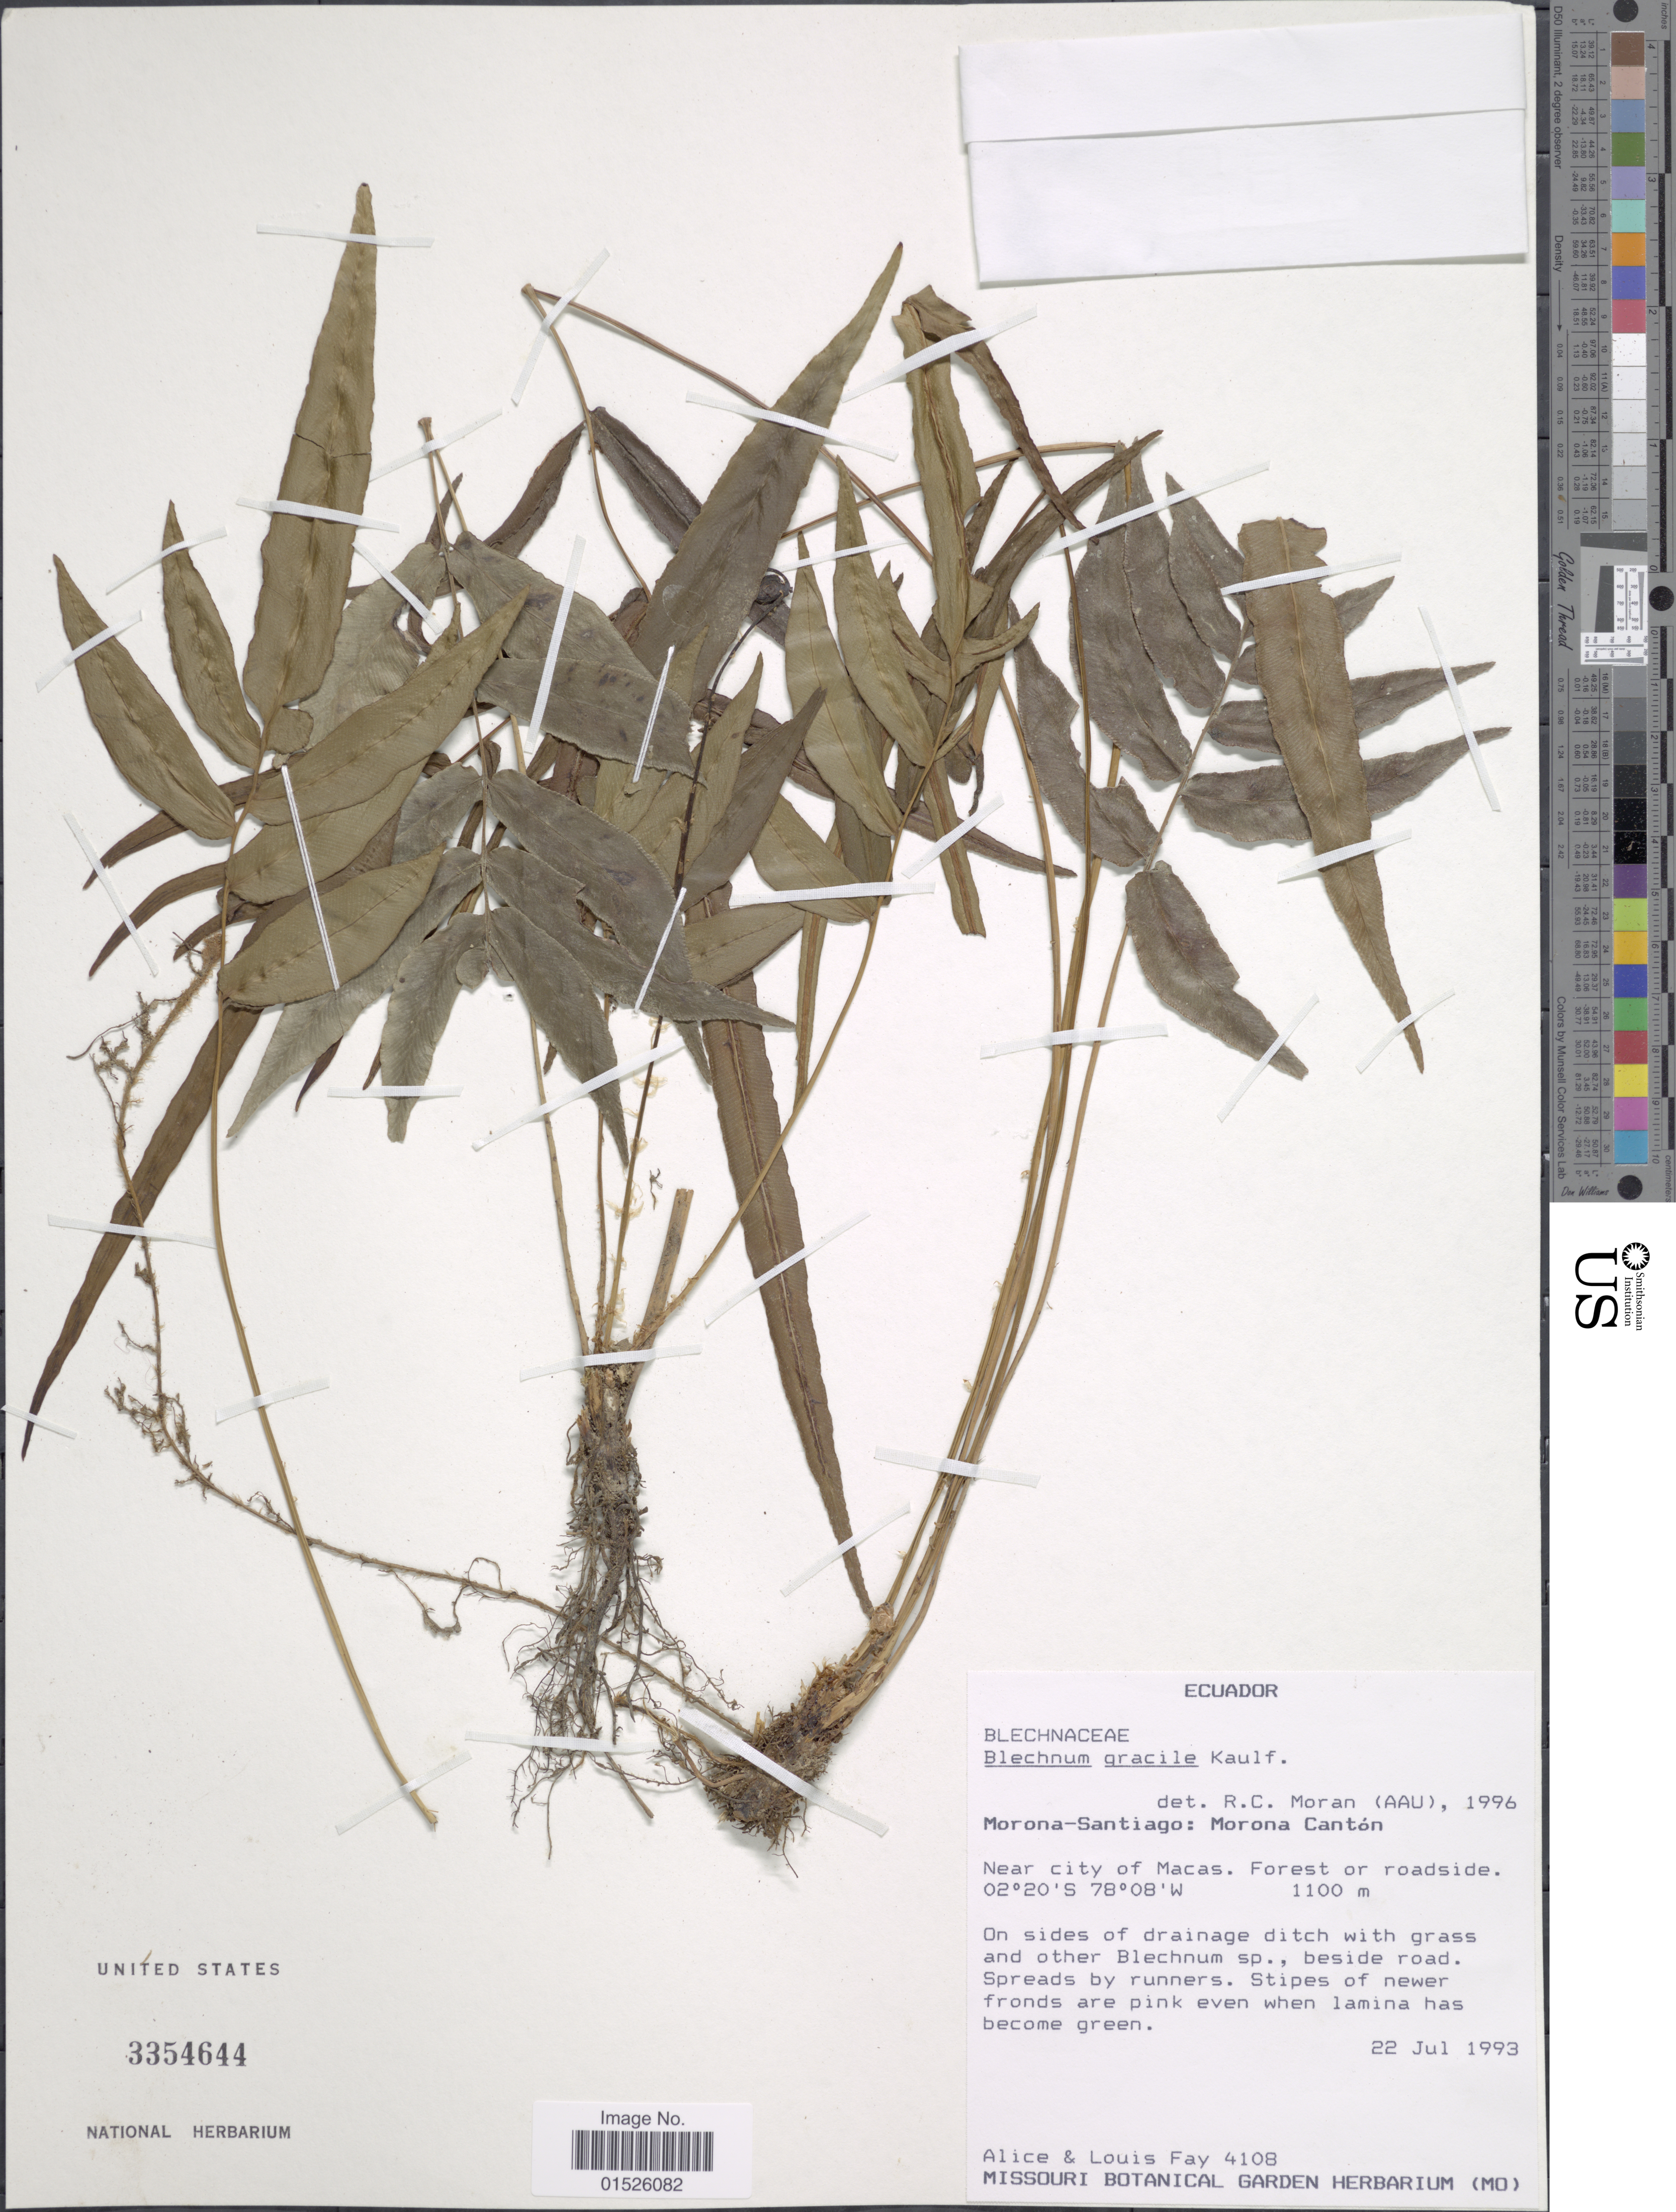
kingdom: Plantae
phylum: Tracheophyta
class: Polypodiopsida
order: Polypodiales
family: Blechnaceae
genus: Blechnum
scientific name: Blechnum gracile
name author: Kaulf.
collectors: A. Fay & L. Fay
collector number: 4108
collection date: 1993-07-22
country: Ecuador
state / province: Morona-Santiago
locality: Ecuador, Morono-Santiago: Morono Canton. Near City of Macas. Forest or Roadside.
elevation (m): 1100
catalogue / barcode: US 3354644